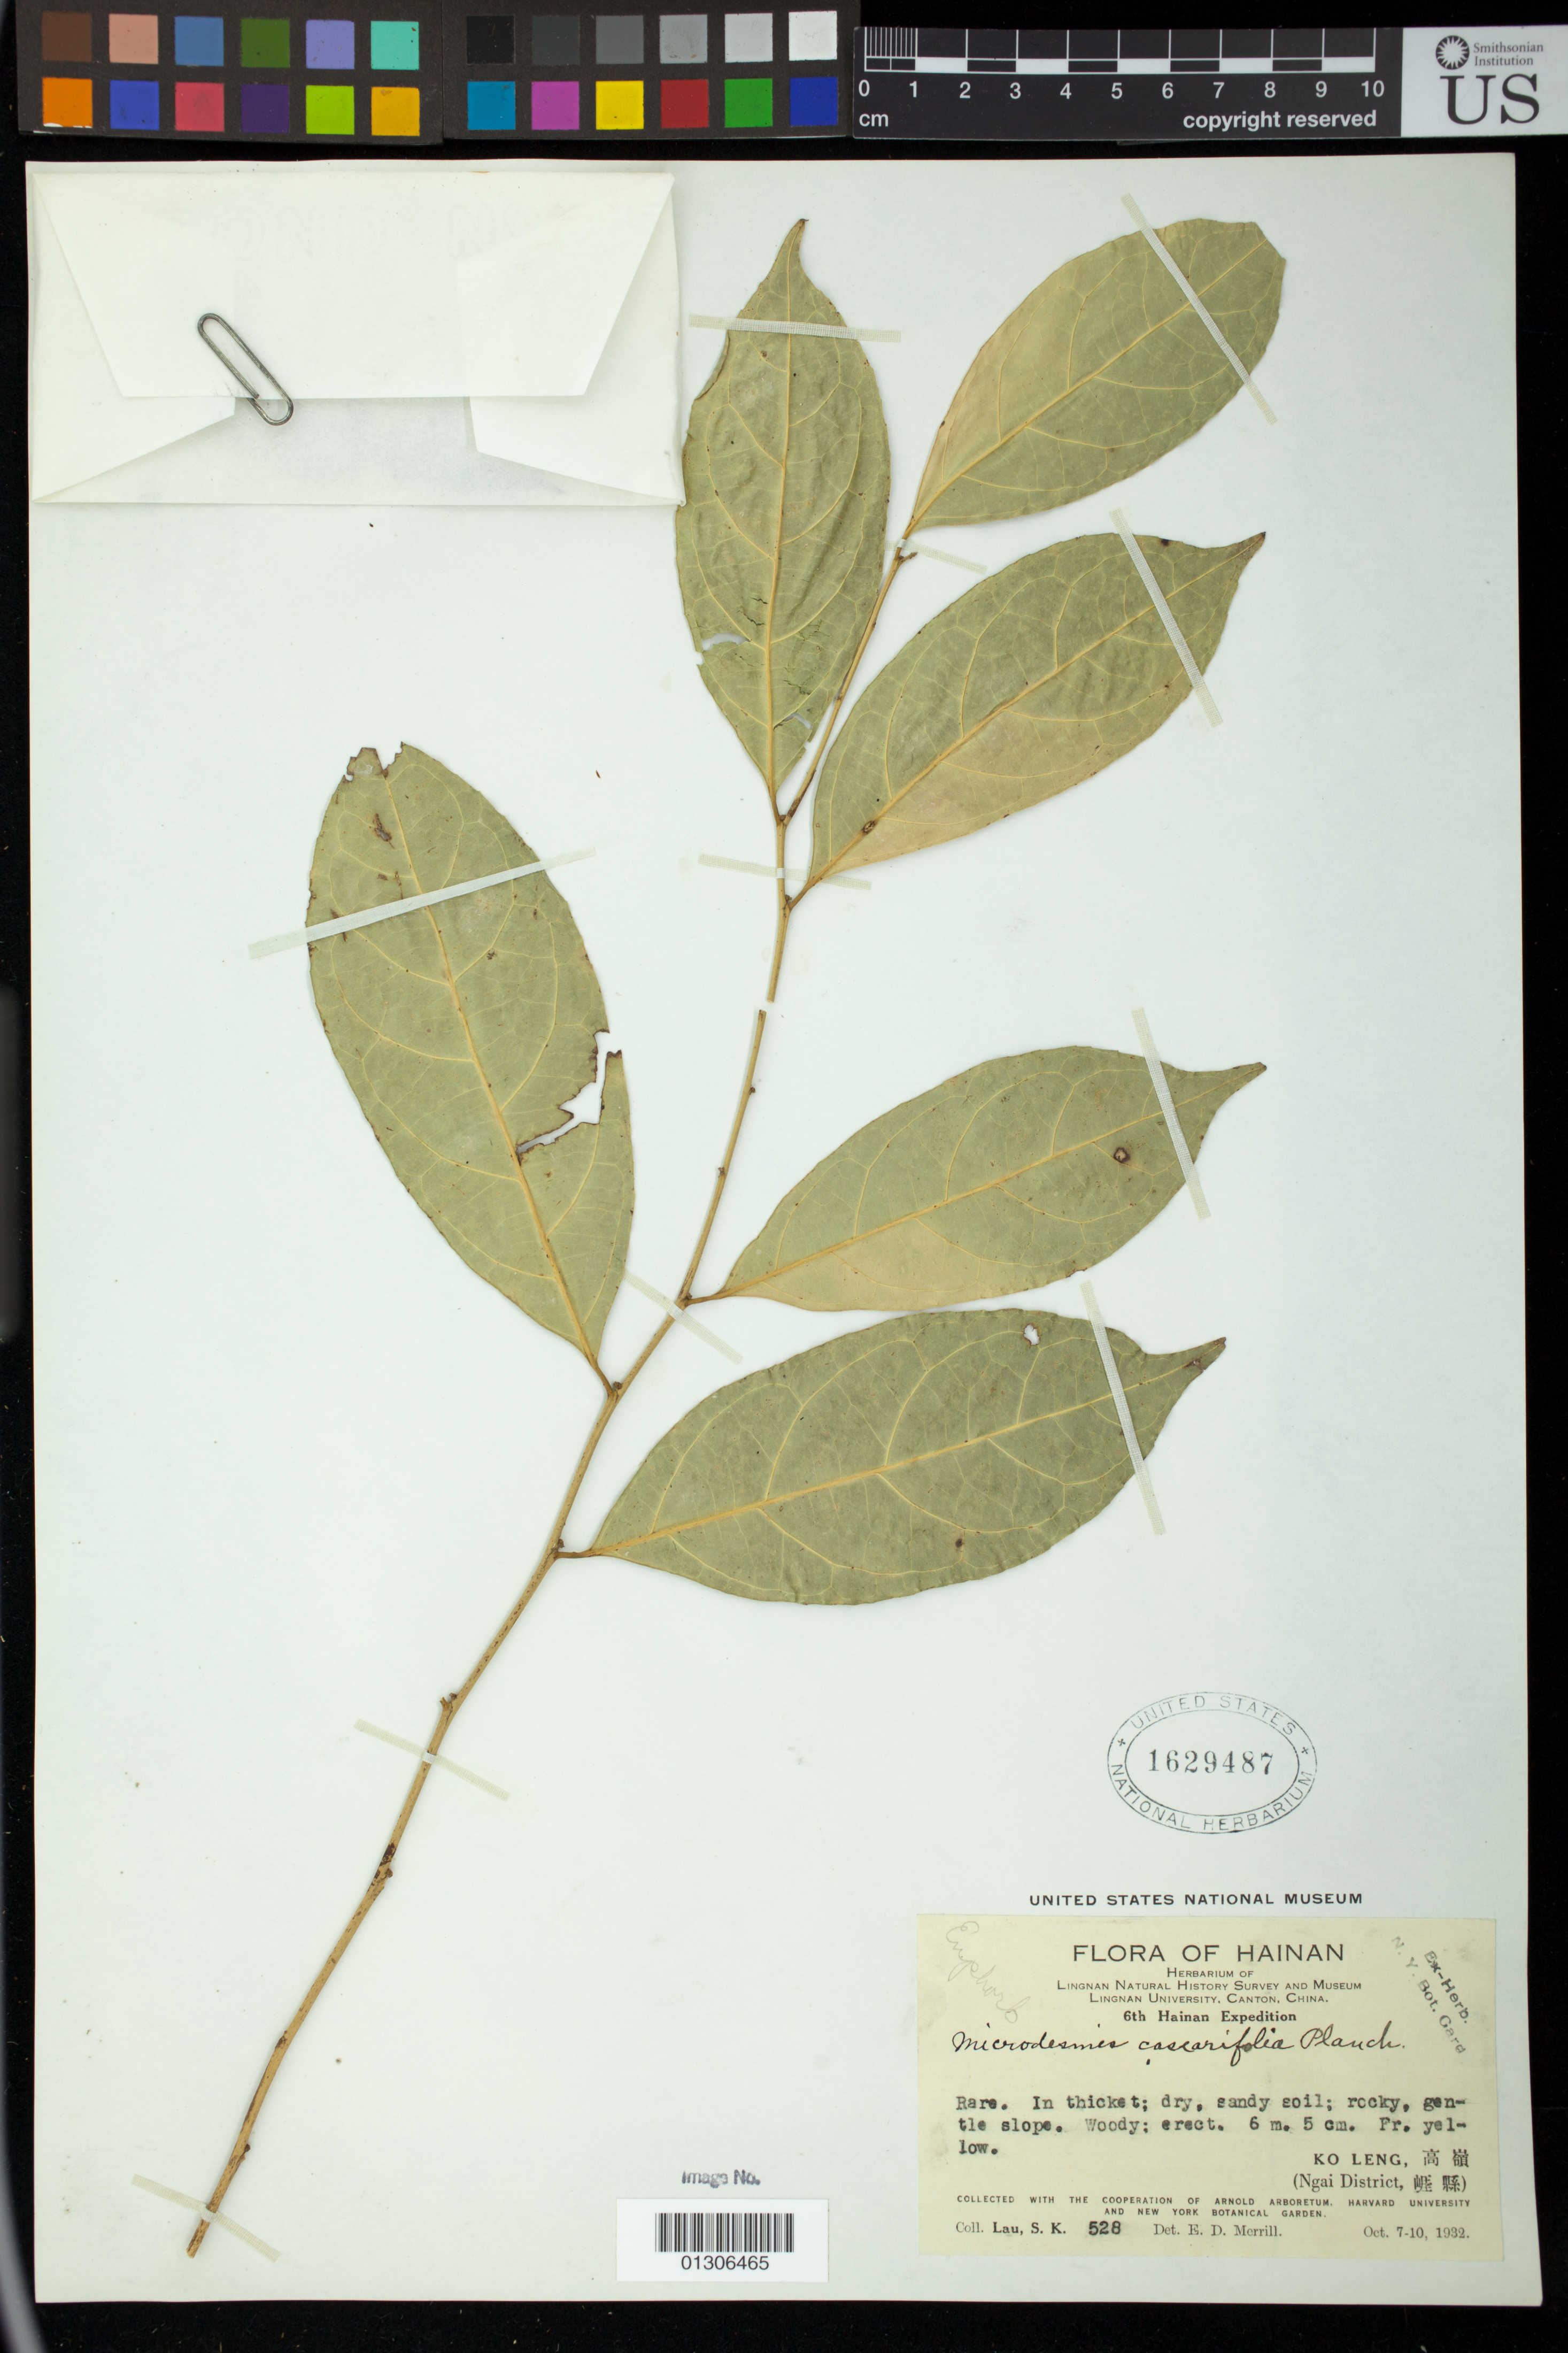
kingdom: Plantae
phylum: Tracheophyta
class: Magnoliopsida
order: Malpighiales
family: Pandaceae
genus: Microdesmis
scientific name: Microdesmis casearifolia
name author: Planch. & Hook.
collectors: S. K. Lau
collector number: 528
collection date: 1932-10-07/1932-10-10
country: China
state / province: Hainan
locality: Ko Leng(Ngai District)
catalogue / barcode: US 1629487